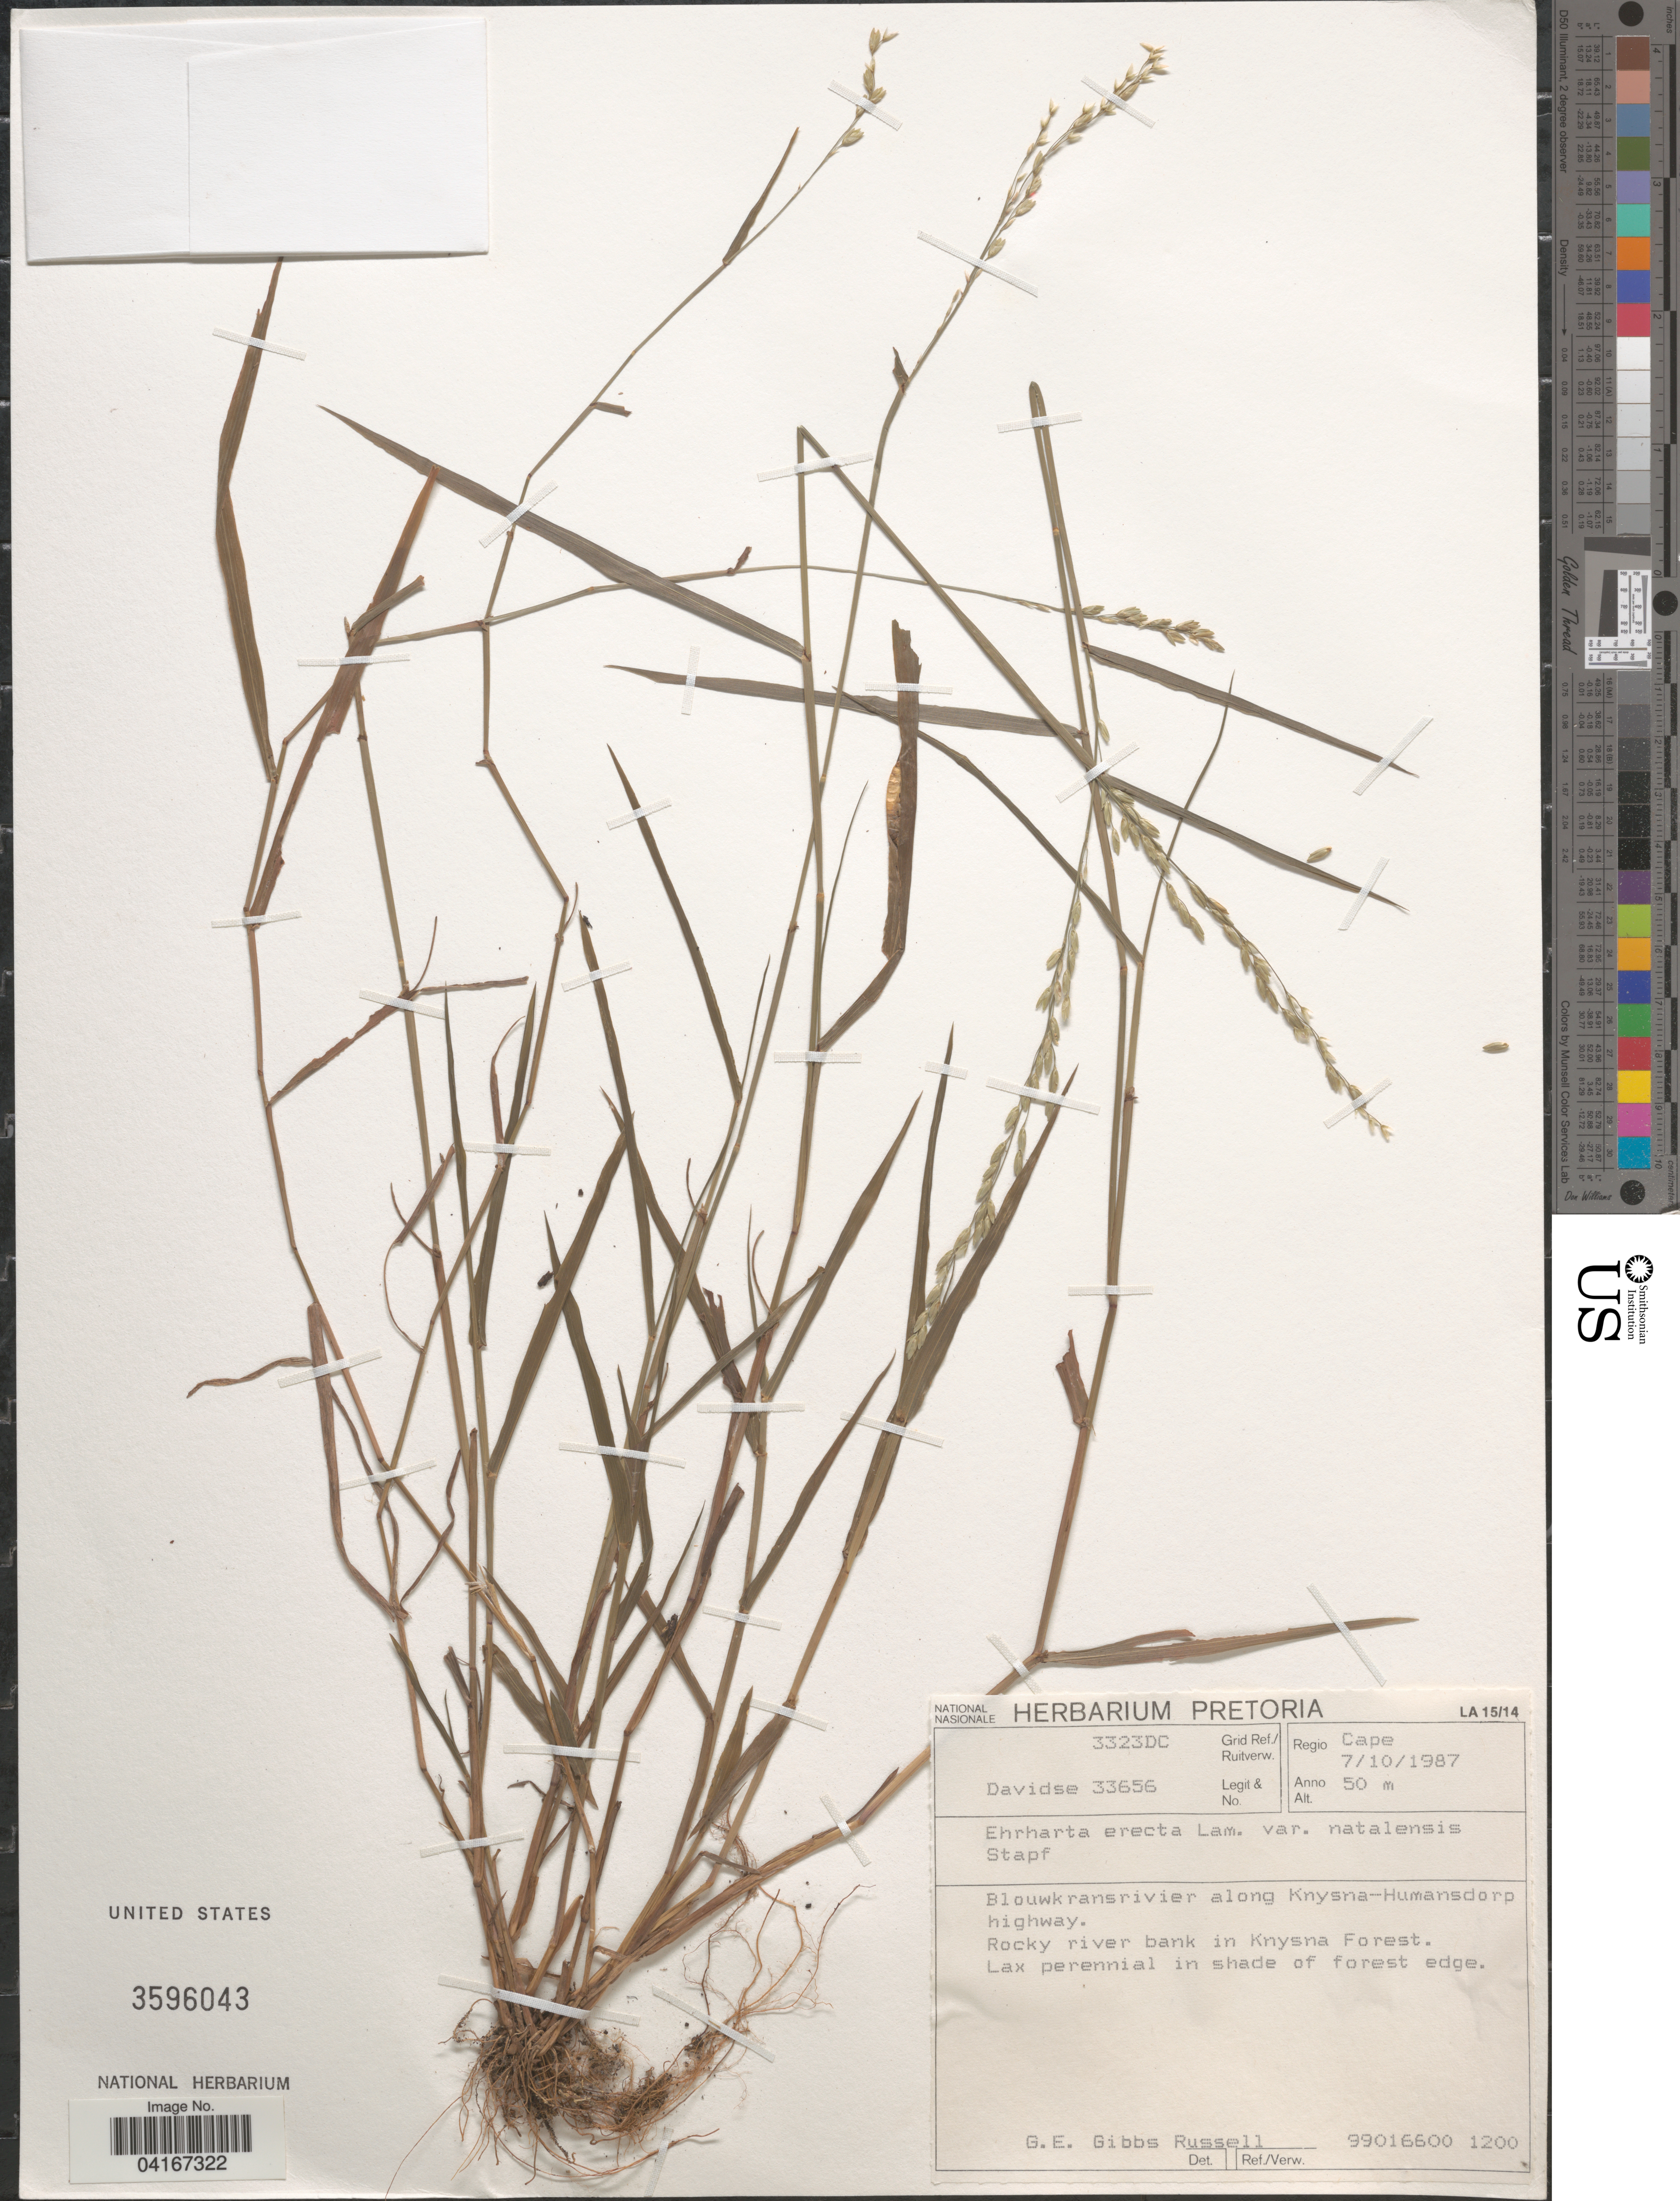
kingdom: Plantae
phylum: Tracheophyta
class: Liliopsida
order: Poales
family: Poaceae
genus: Ehrharta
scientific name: Ehrharta erecta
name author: Lam.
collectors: -. Davidse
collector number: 33656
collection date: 1987-10-07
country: South Africa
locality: Regio Cape. Blouwkransrivier along Knysna-Humansdorp highway. Rocky river bank in Knysna Forest. Grid Ref./Ruitverw. 3323DC.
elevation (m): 50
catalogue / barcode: US 3596043